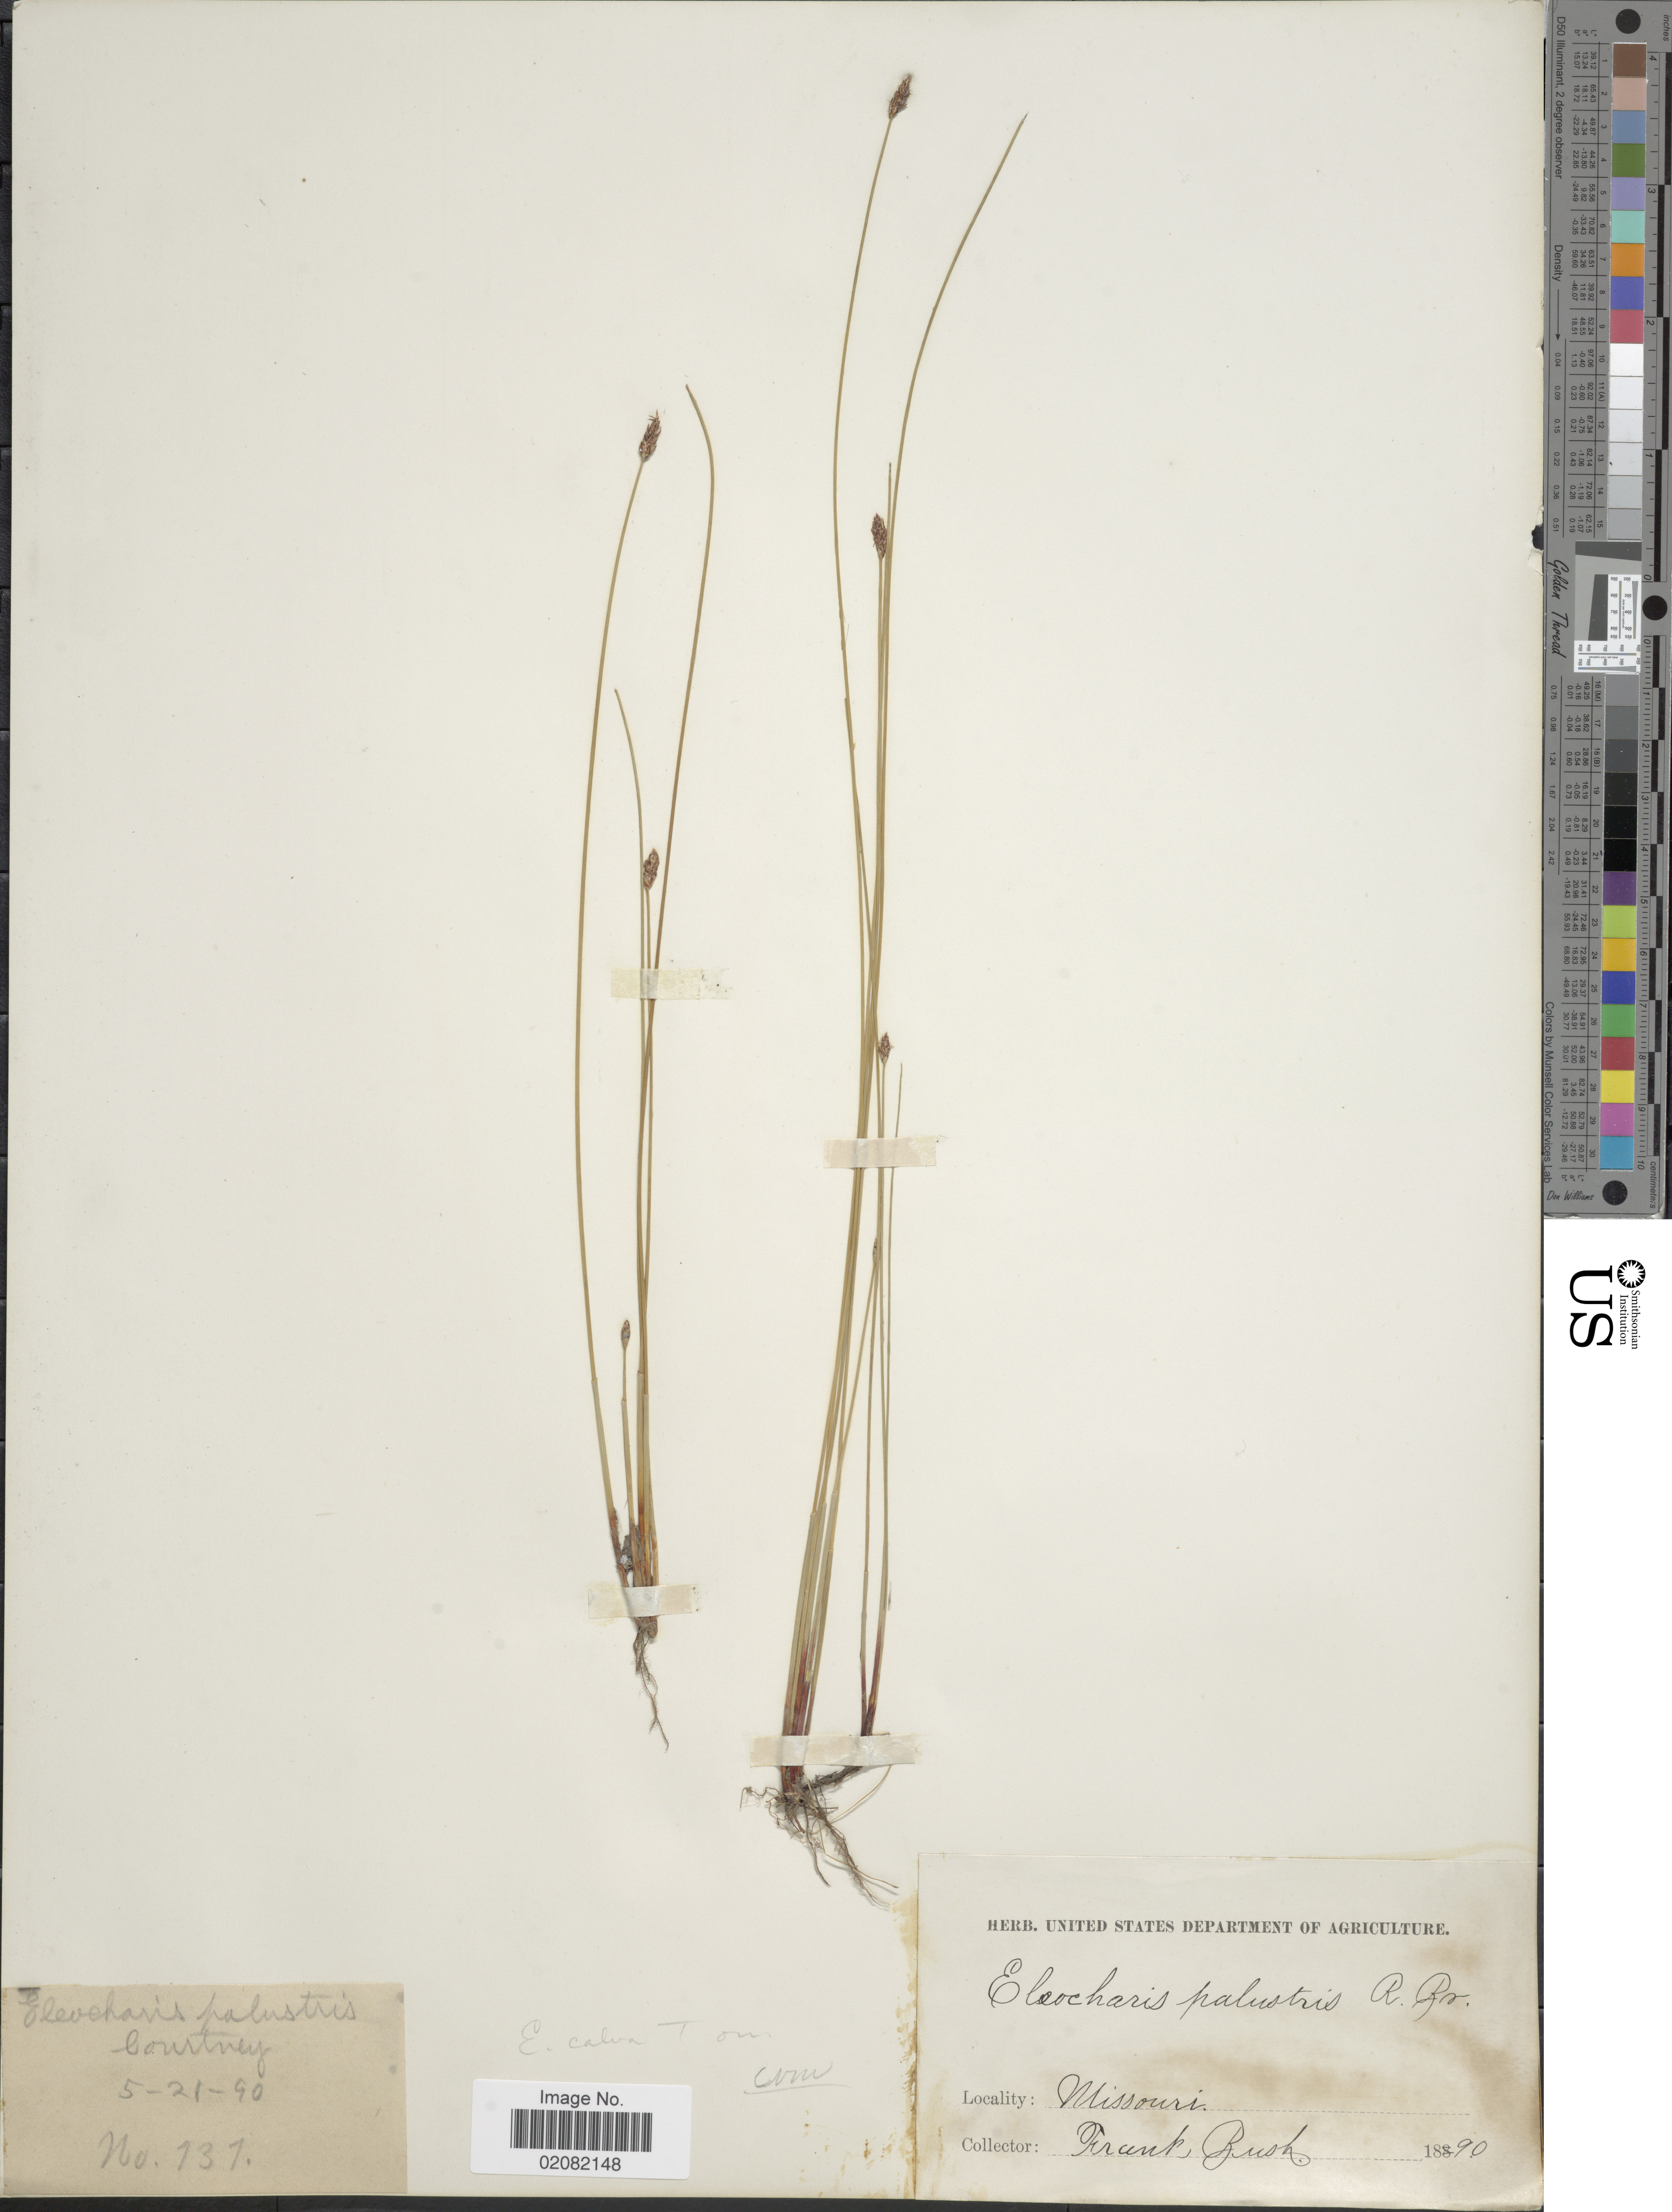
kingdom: Plantae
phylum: Tracheophyta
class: Liliopsida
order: Poales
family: Cyperaceae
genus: Eleocharis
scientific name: Eleocharis erythropoda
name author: Steud.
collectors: F. Bush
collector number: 131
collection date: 1890-05-21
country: United States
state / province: Missouri